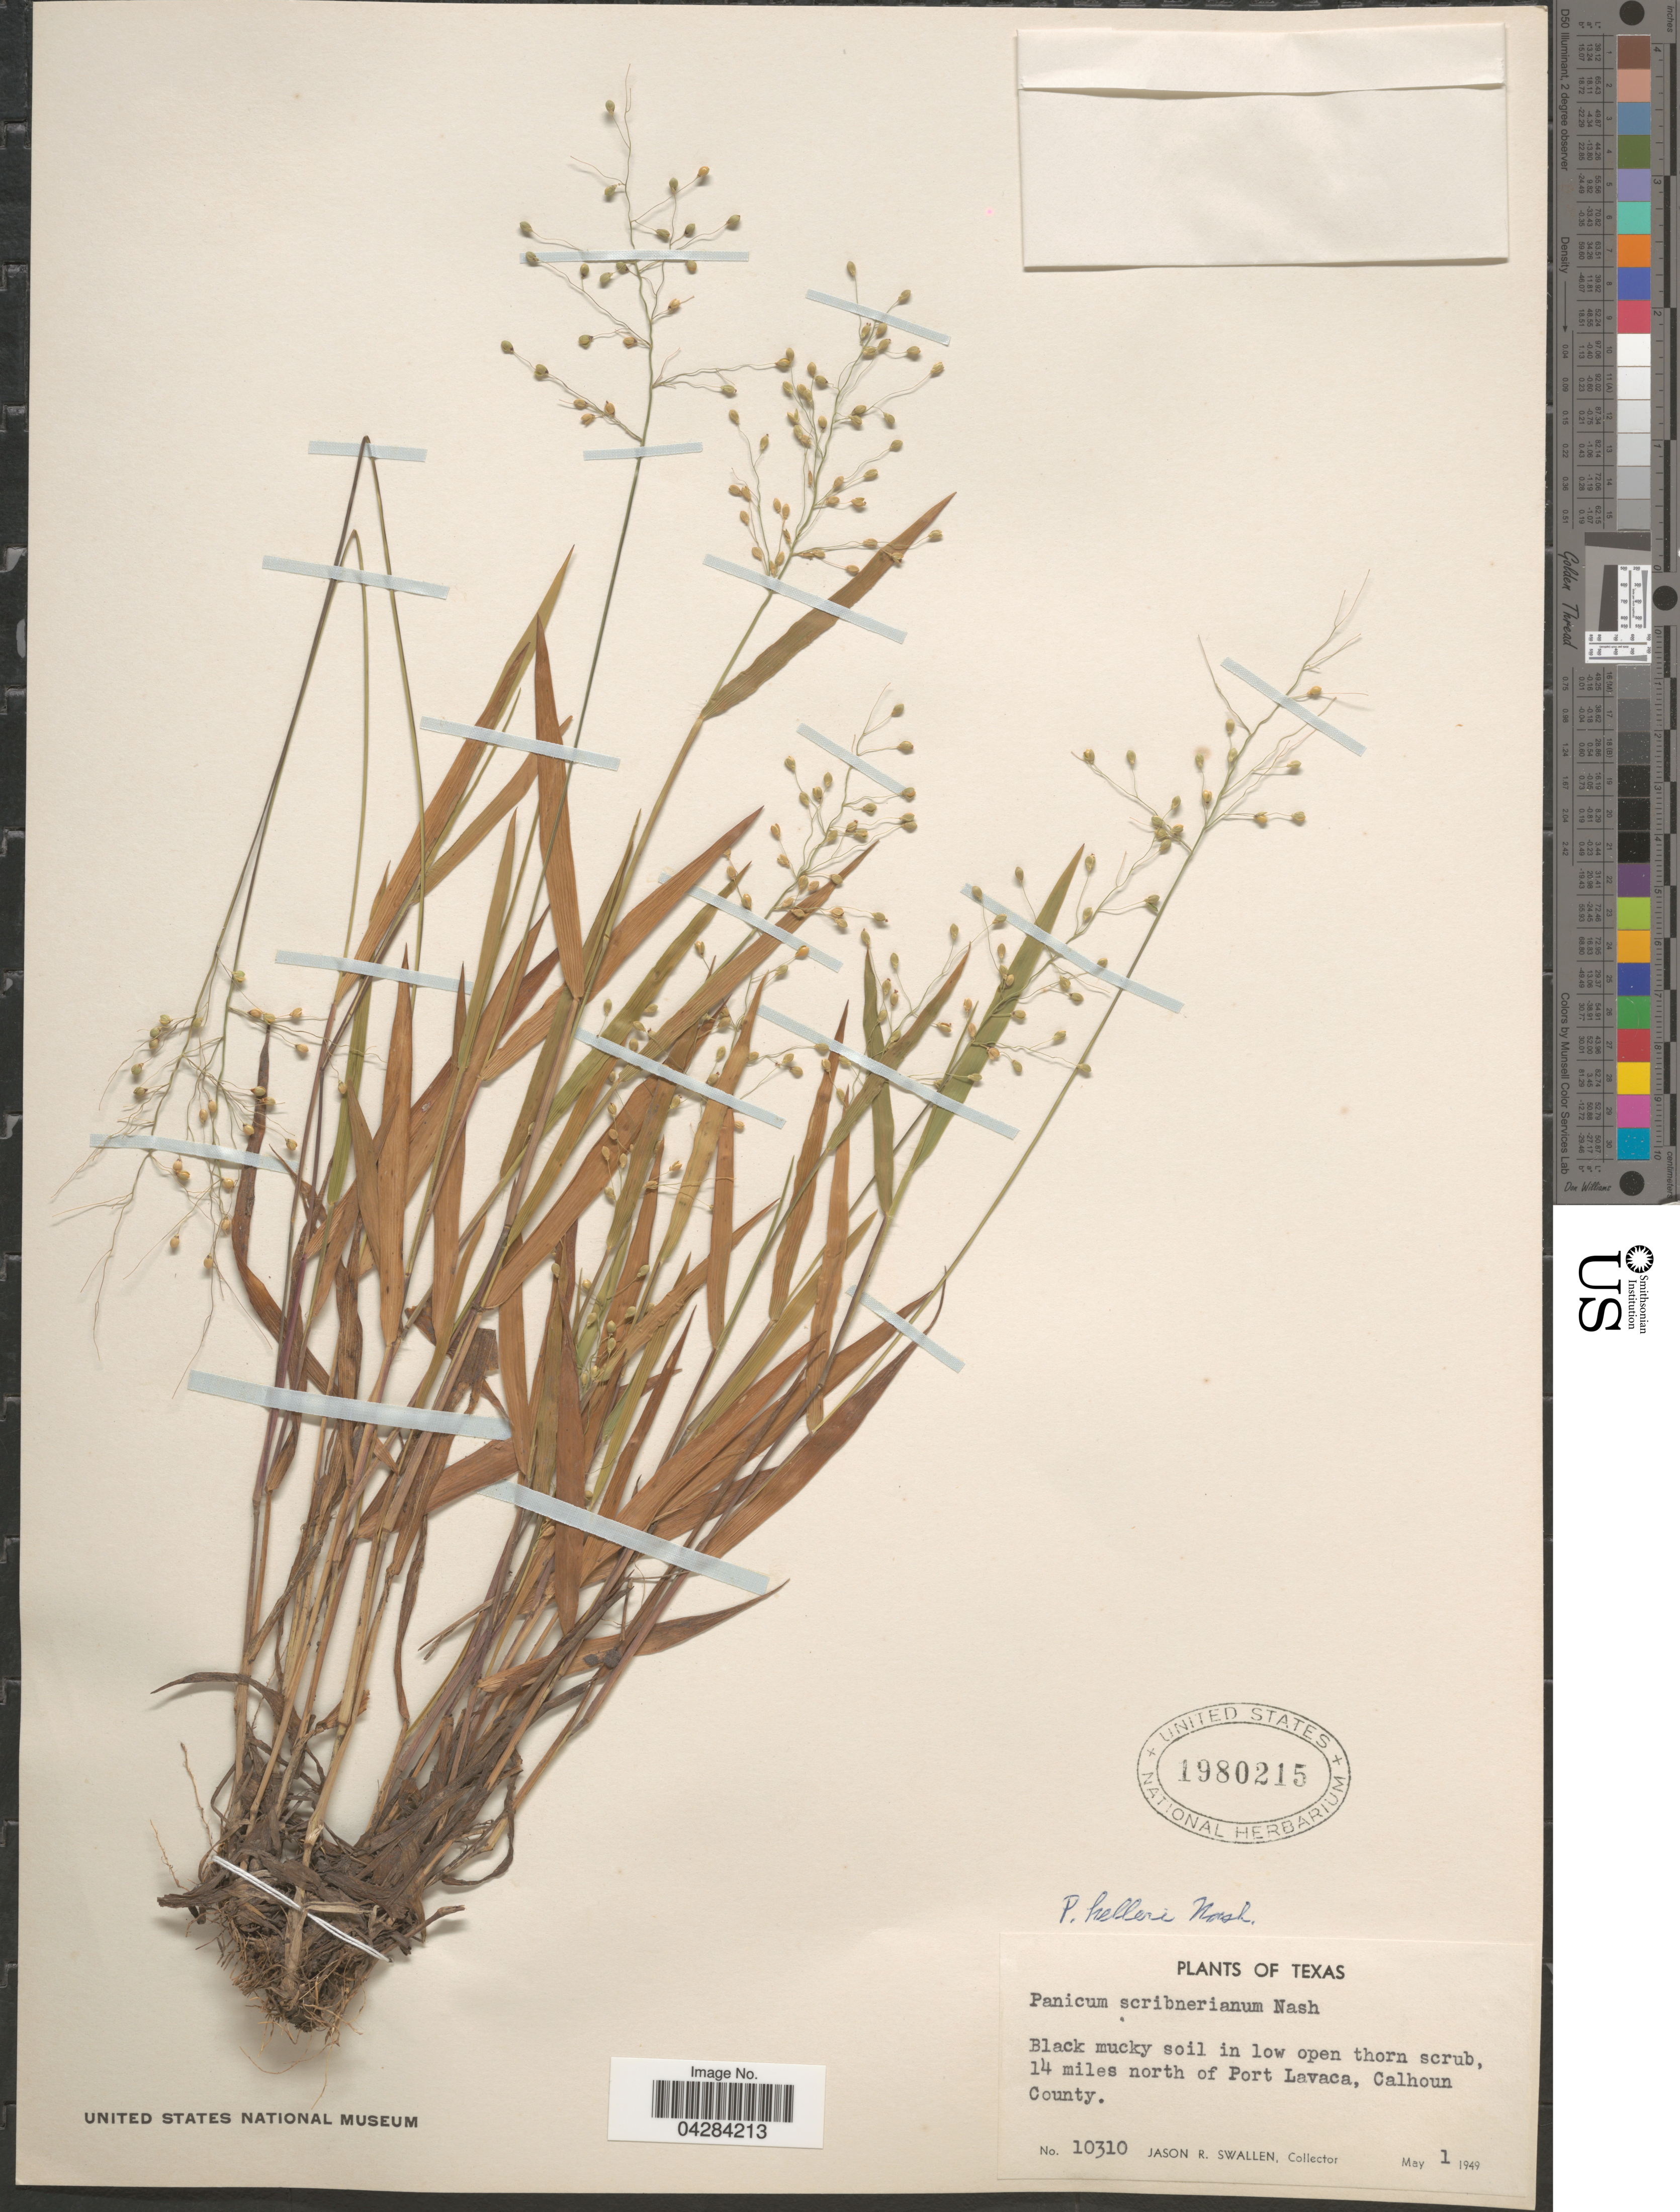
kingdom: Plantae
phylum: Tracheophyta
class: Liliopsida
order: Poales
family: Poaceae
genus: Dichanthelium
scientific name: Dichanthelium oligosanthes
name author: (Schult.) Gould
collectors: J. R. Swallen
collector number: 10310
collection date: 1949-05-01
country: United States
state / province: Texas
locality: Black mucky soil in low open thorn scrub, 14 miles north of Port Lavaca, Calhoun County.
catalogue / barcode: US 1980215